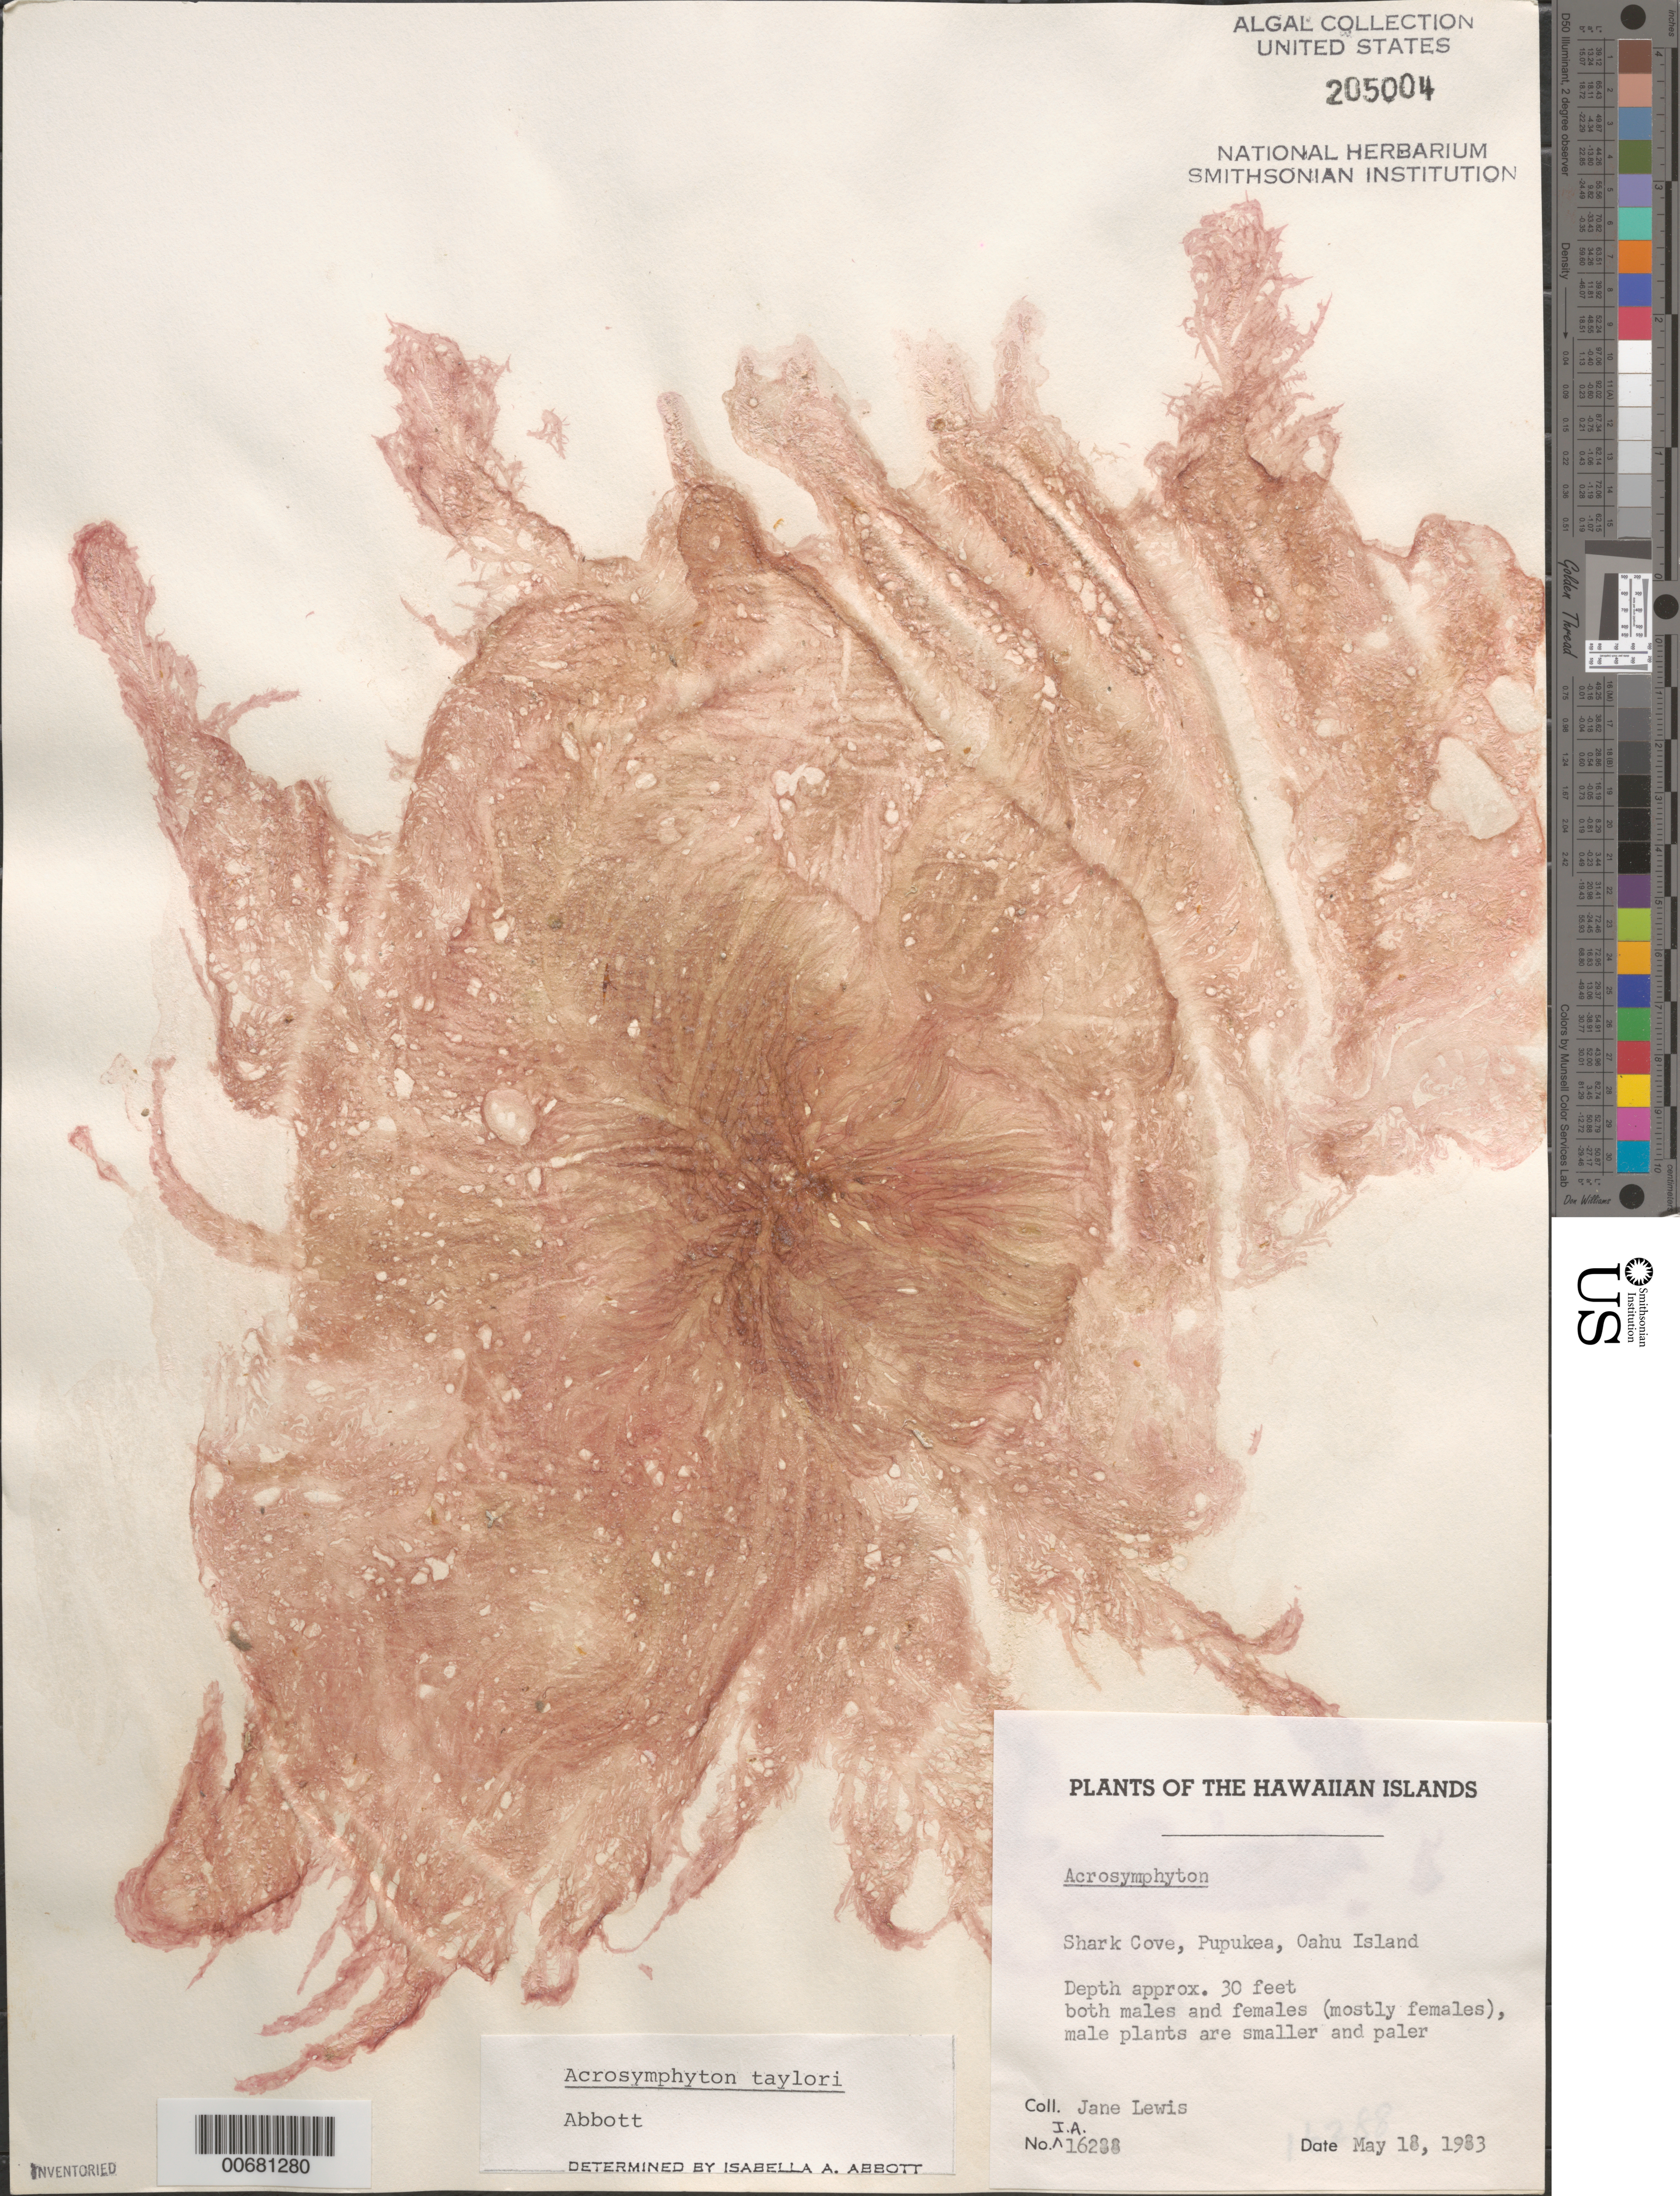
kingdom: Plantae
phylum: Rhodophyta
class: Florideophyceae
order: Acrosymphytales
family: Acrosymphytaceae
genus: Acrosymphyton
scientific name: Acrosymphyton taylorii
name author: I.A. Abbott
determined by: Abbott, Isabella A.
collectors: J. Lewis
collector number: IAA 16288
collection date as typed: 18 May 1983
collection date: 1983-05-18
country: United States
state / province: Hawaii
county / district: Honolulu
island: Oahu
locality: Shark Cove, Pupukea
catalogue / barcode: US 205004